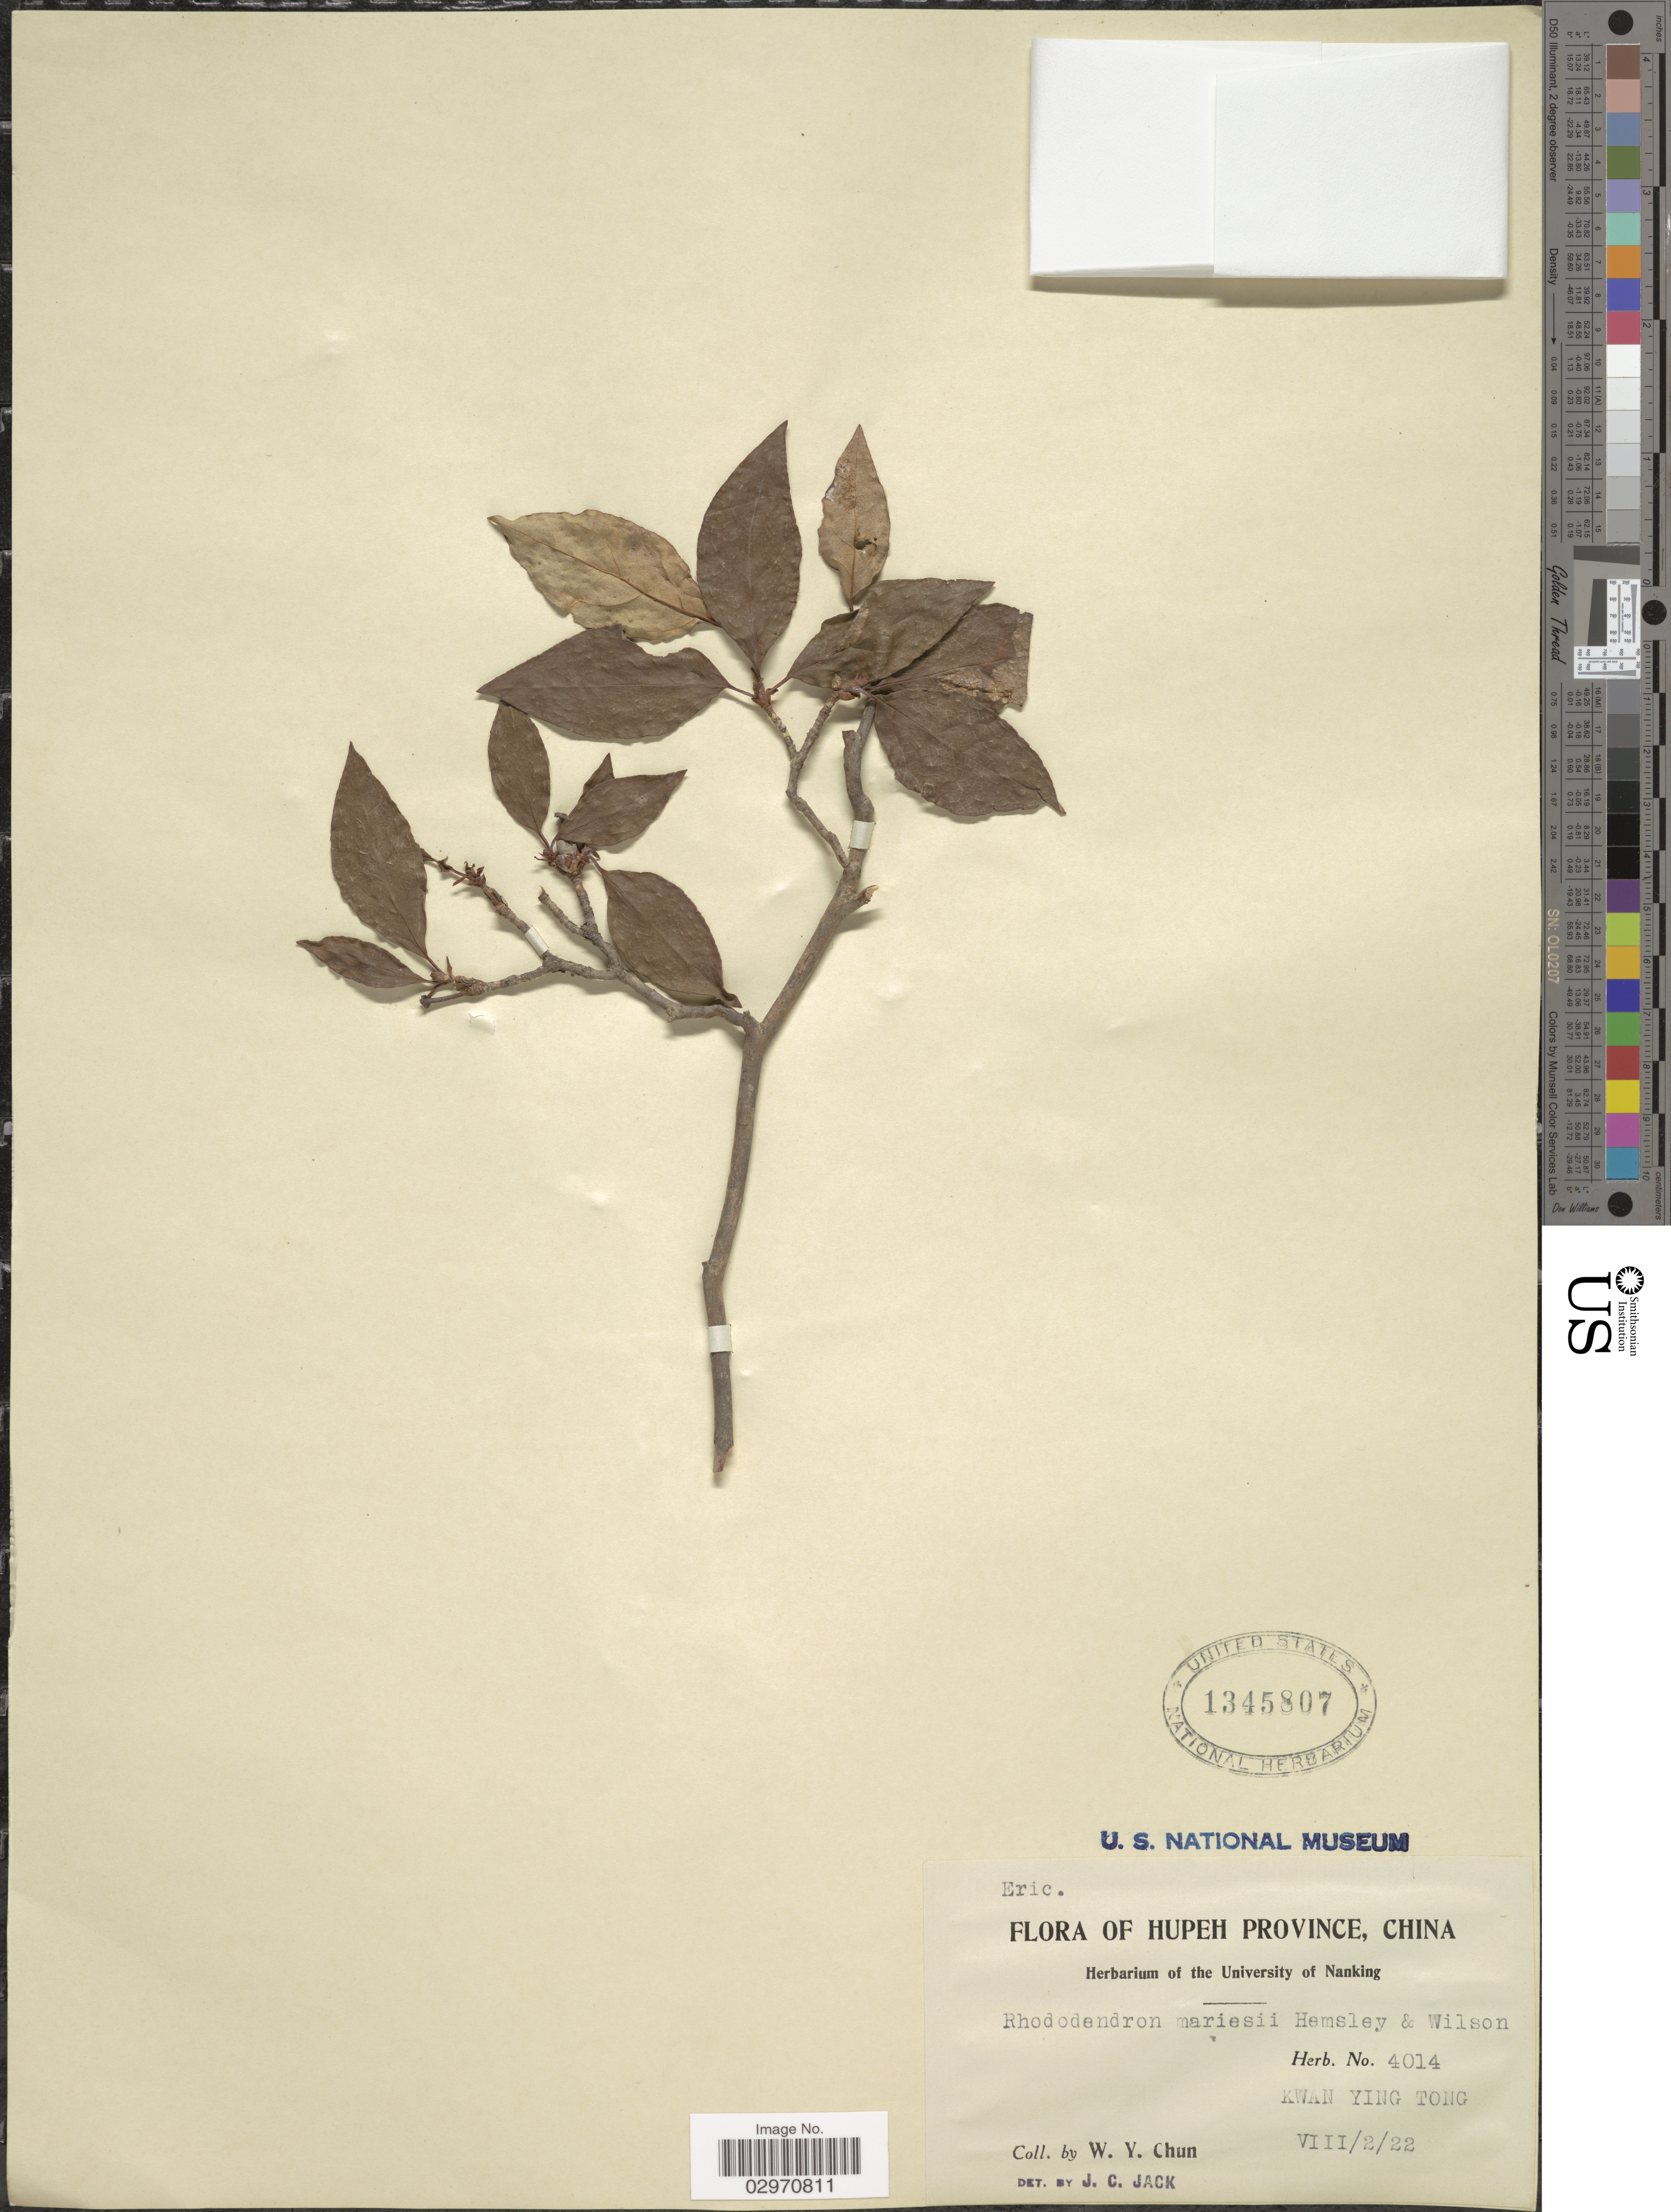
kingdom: Plantae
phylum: Tracheophyta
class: Magnoliopsida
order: Ericales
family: Ericaceae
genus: Rhododendron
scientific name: Rhododendron farrerae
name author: Sweet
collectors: W. Y. Chun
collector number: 4014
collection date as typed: Transcribed d/m/y: 2/8/22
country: China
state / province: Hubei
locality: Hupeh Province, Kwan Ying Tong.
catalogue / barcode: US 1345807